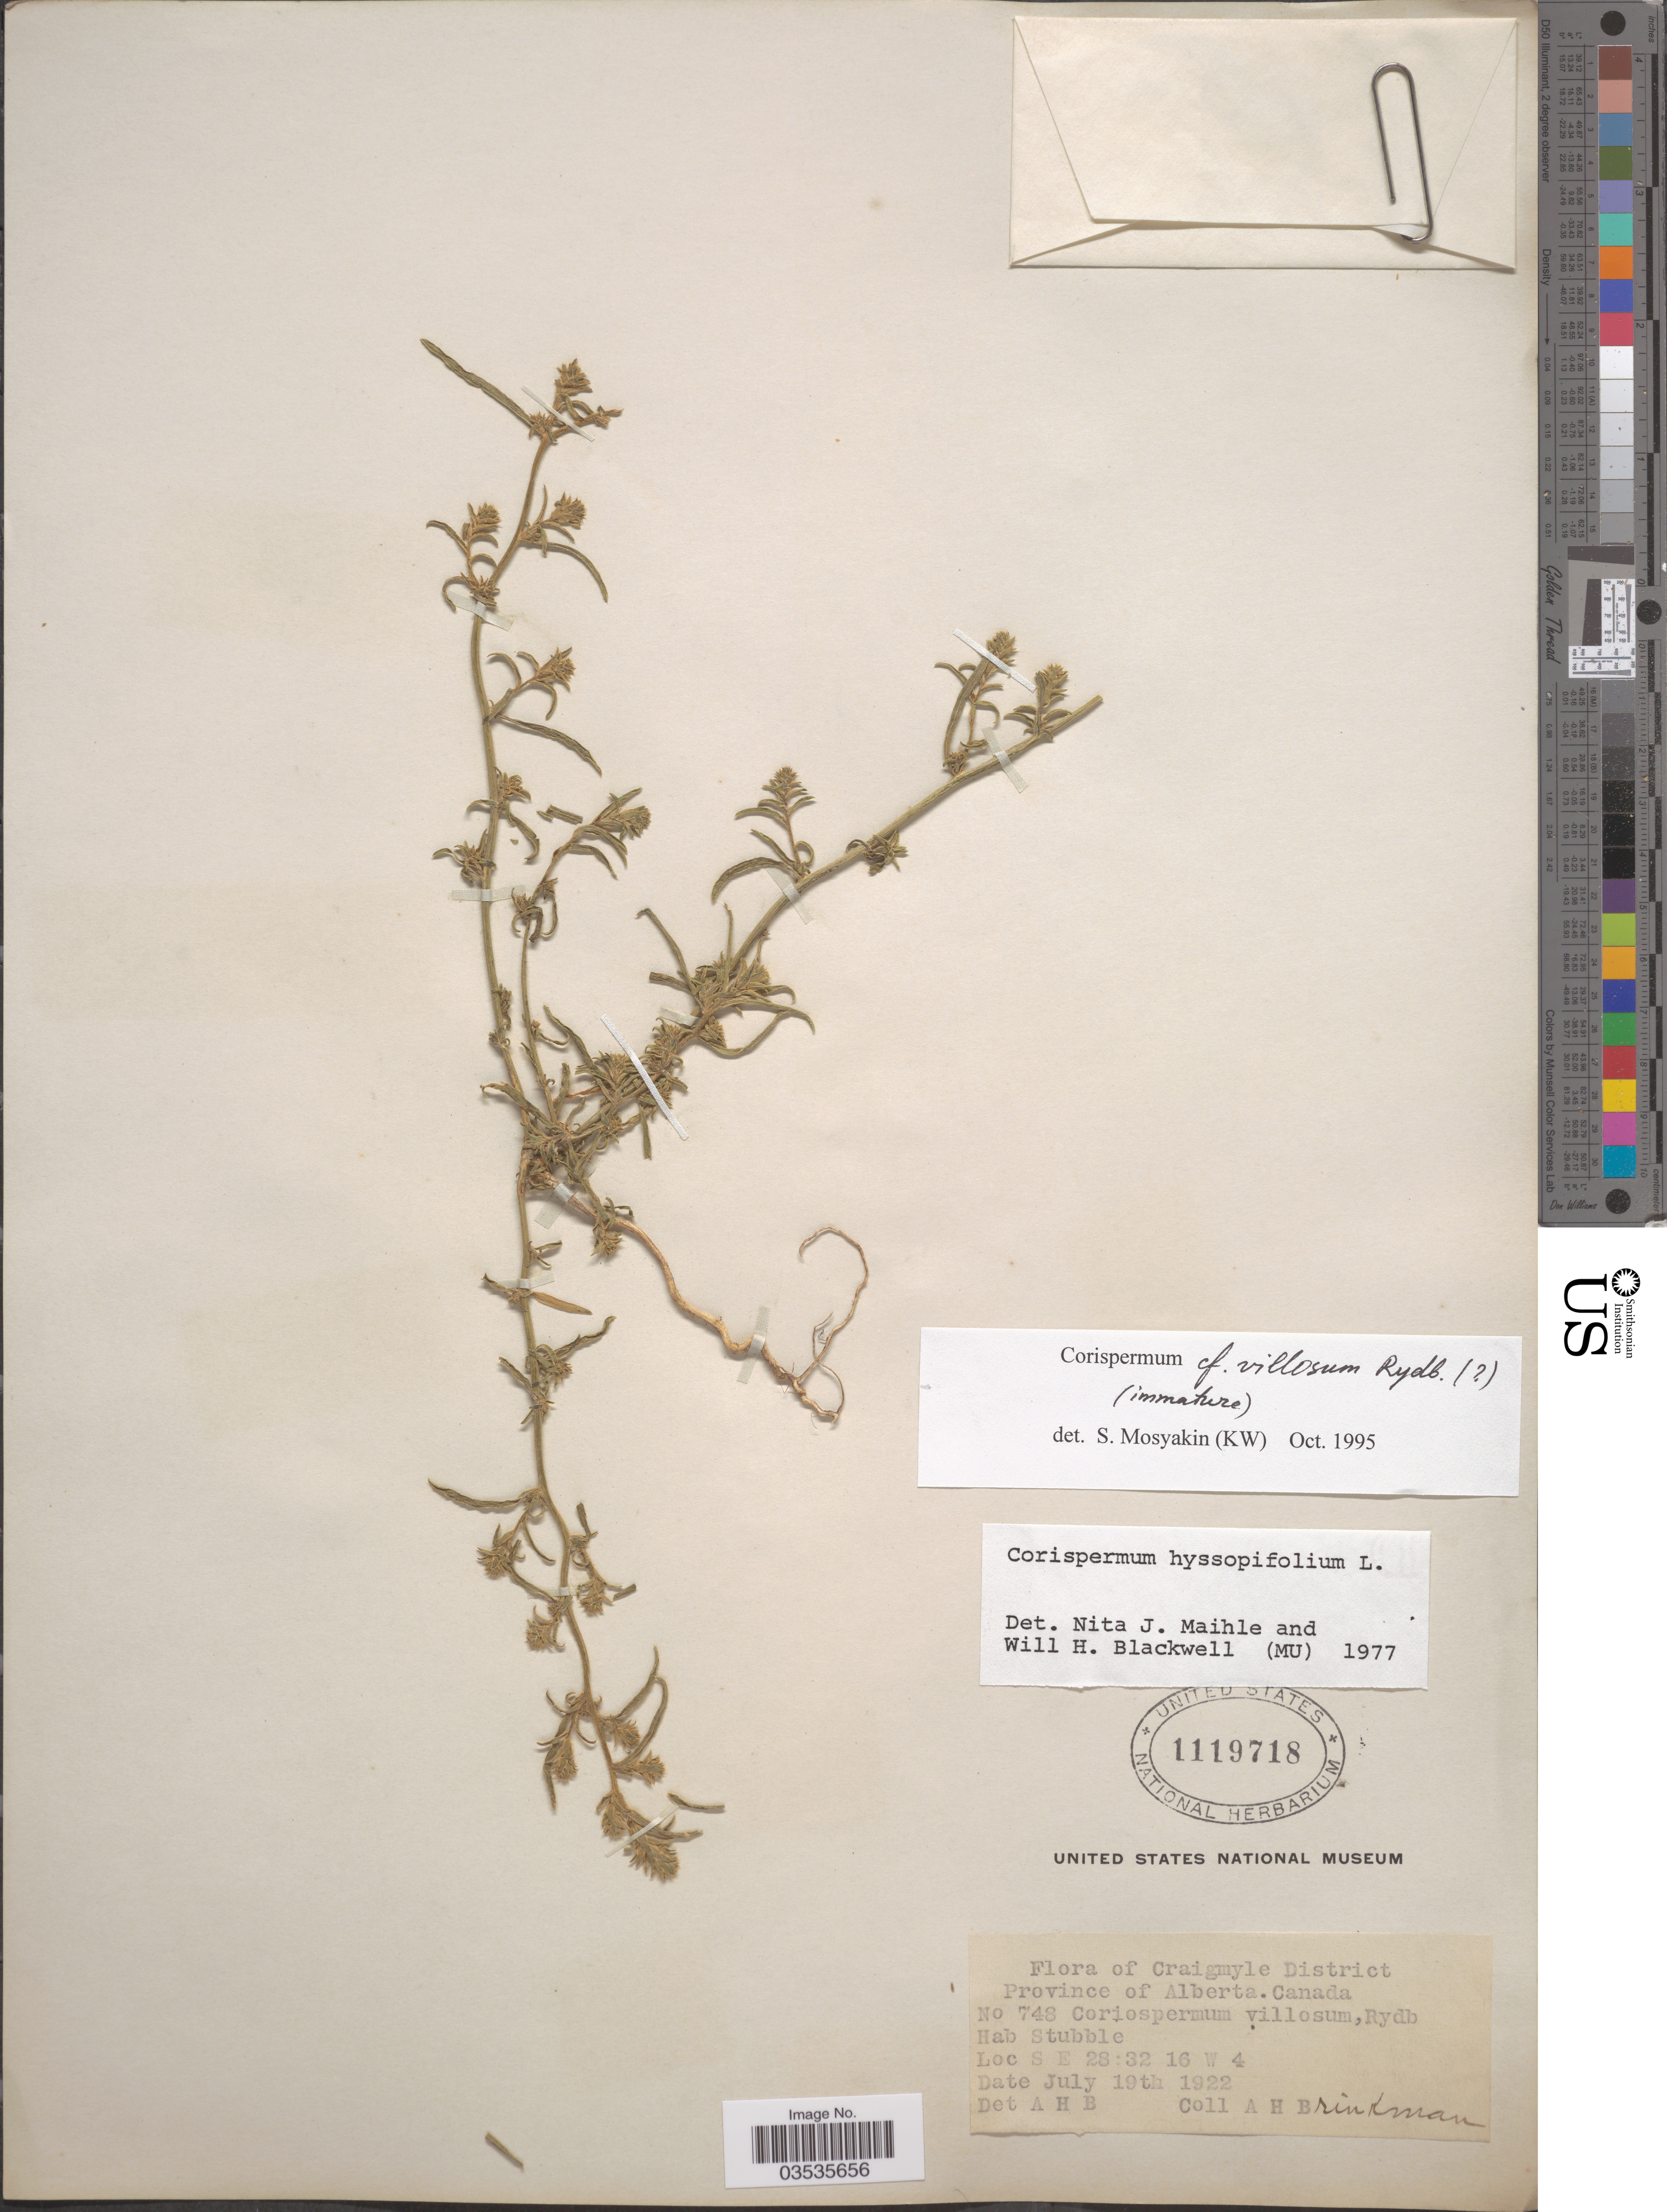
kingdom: Plantae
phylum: Tracheophyta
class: Magnoliopsida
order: Caryophyllales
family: Amaranthaceae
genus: Corispermum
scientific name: Corispermum villosum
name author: Rydb.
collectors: A. Brinkman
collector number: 748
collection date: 1922-07-19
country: Canada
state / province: Alberta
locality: Craigmyle District. SE 28:32 16 W 4.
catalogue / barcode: US 1119718